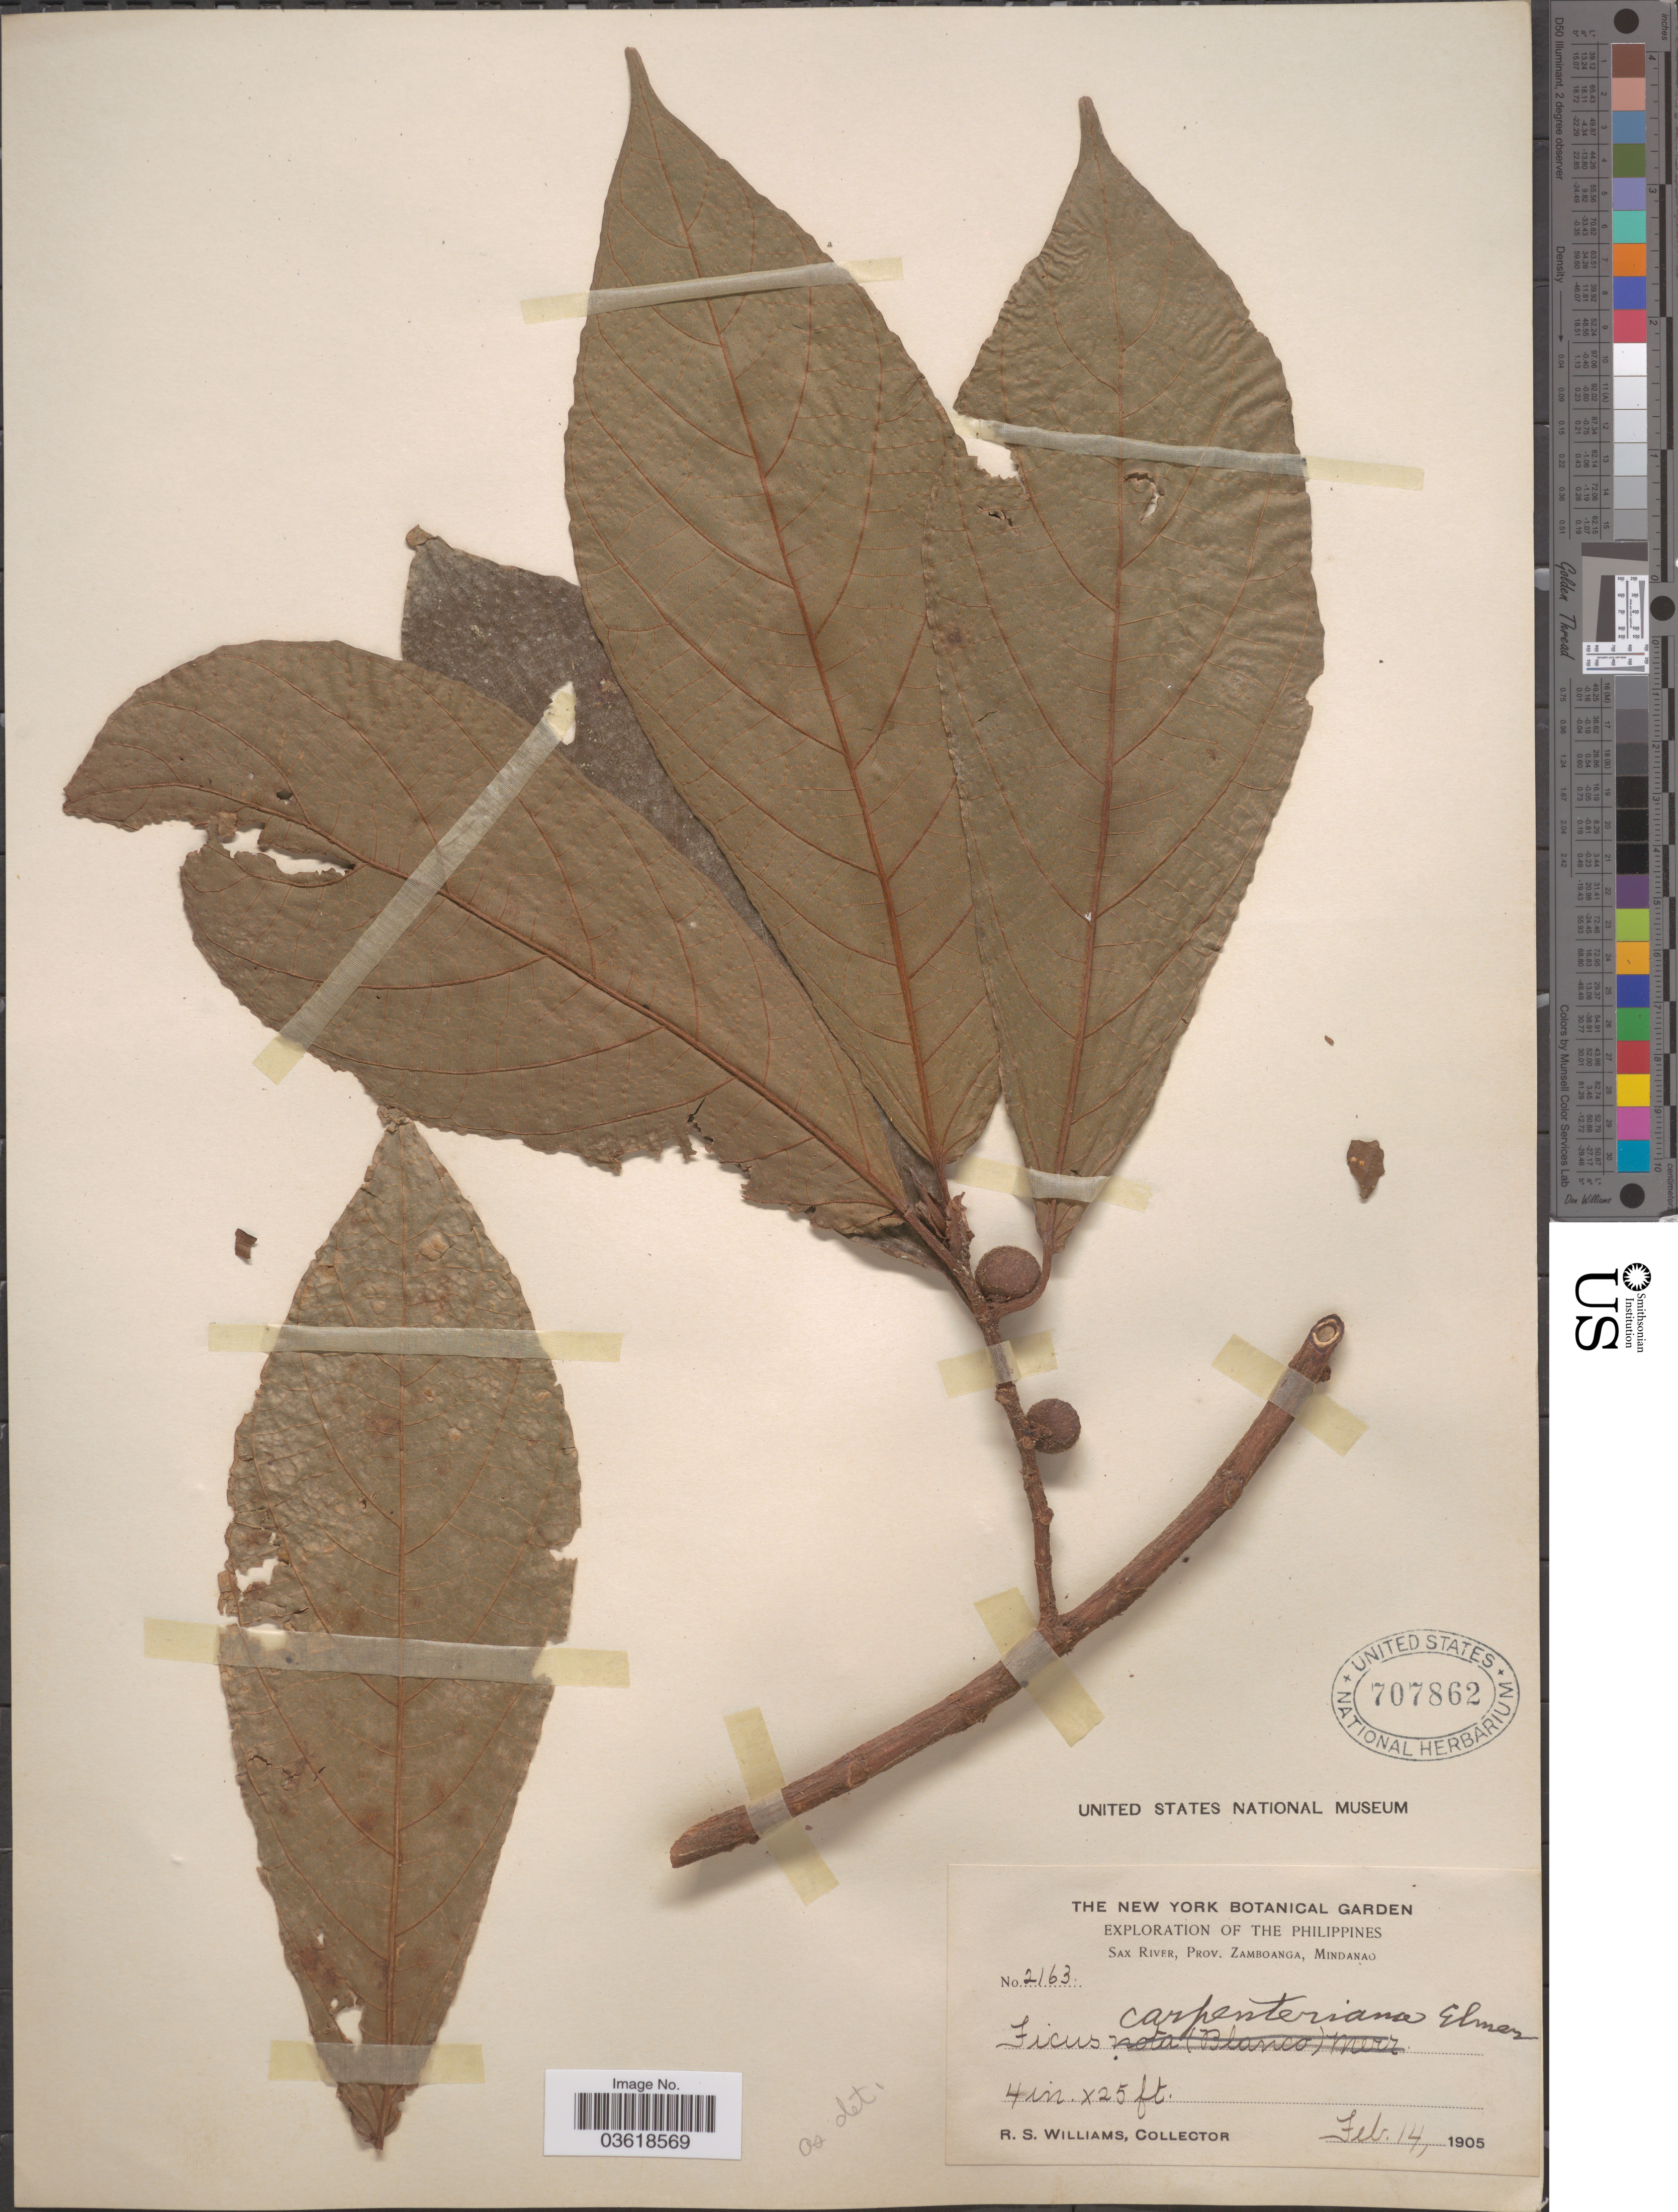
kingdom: Plantae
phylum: Tracheophyta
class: Magnoliopsida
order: Rosales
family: Moraceae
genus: Ficus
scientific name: Ficus carpenteriana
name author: Elmer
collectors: R. S. Williams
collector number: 2163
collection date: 1905-02-14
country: Philippines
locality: Sax River, Prov. Zamboanga, Mindanao.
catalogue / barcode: US 707862